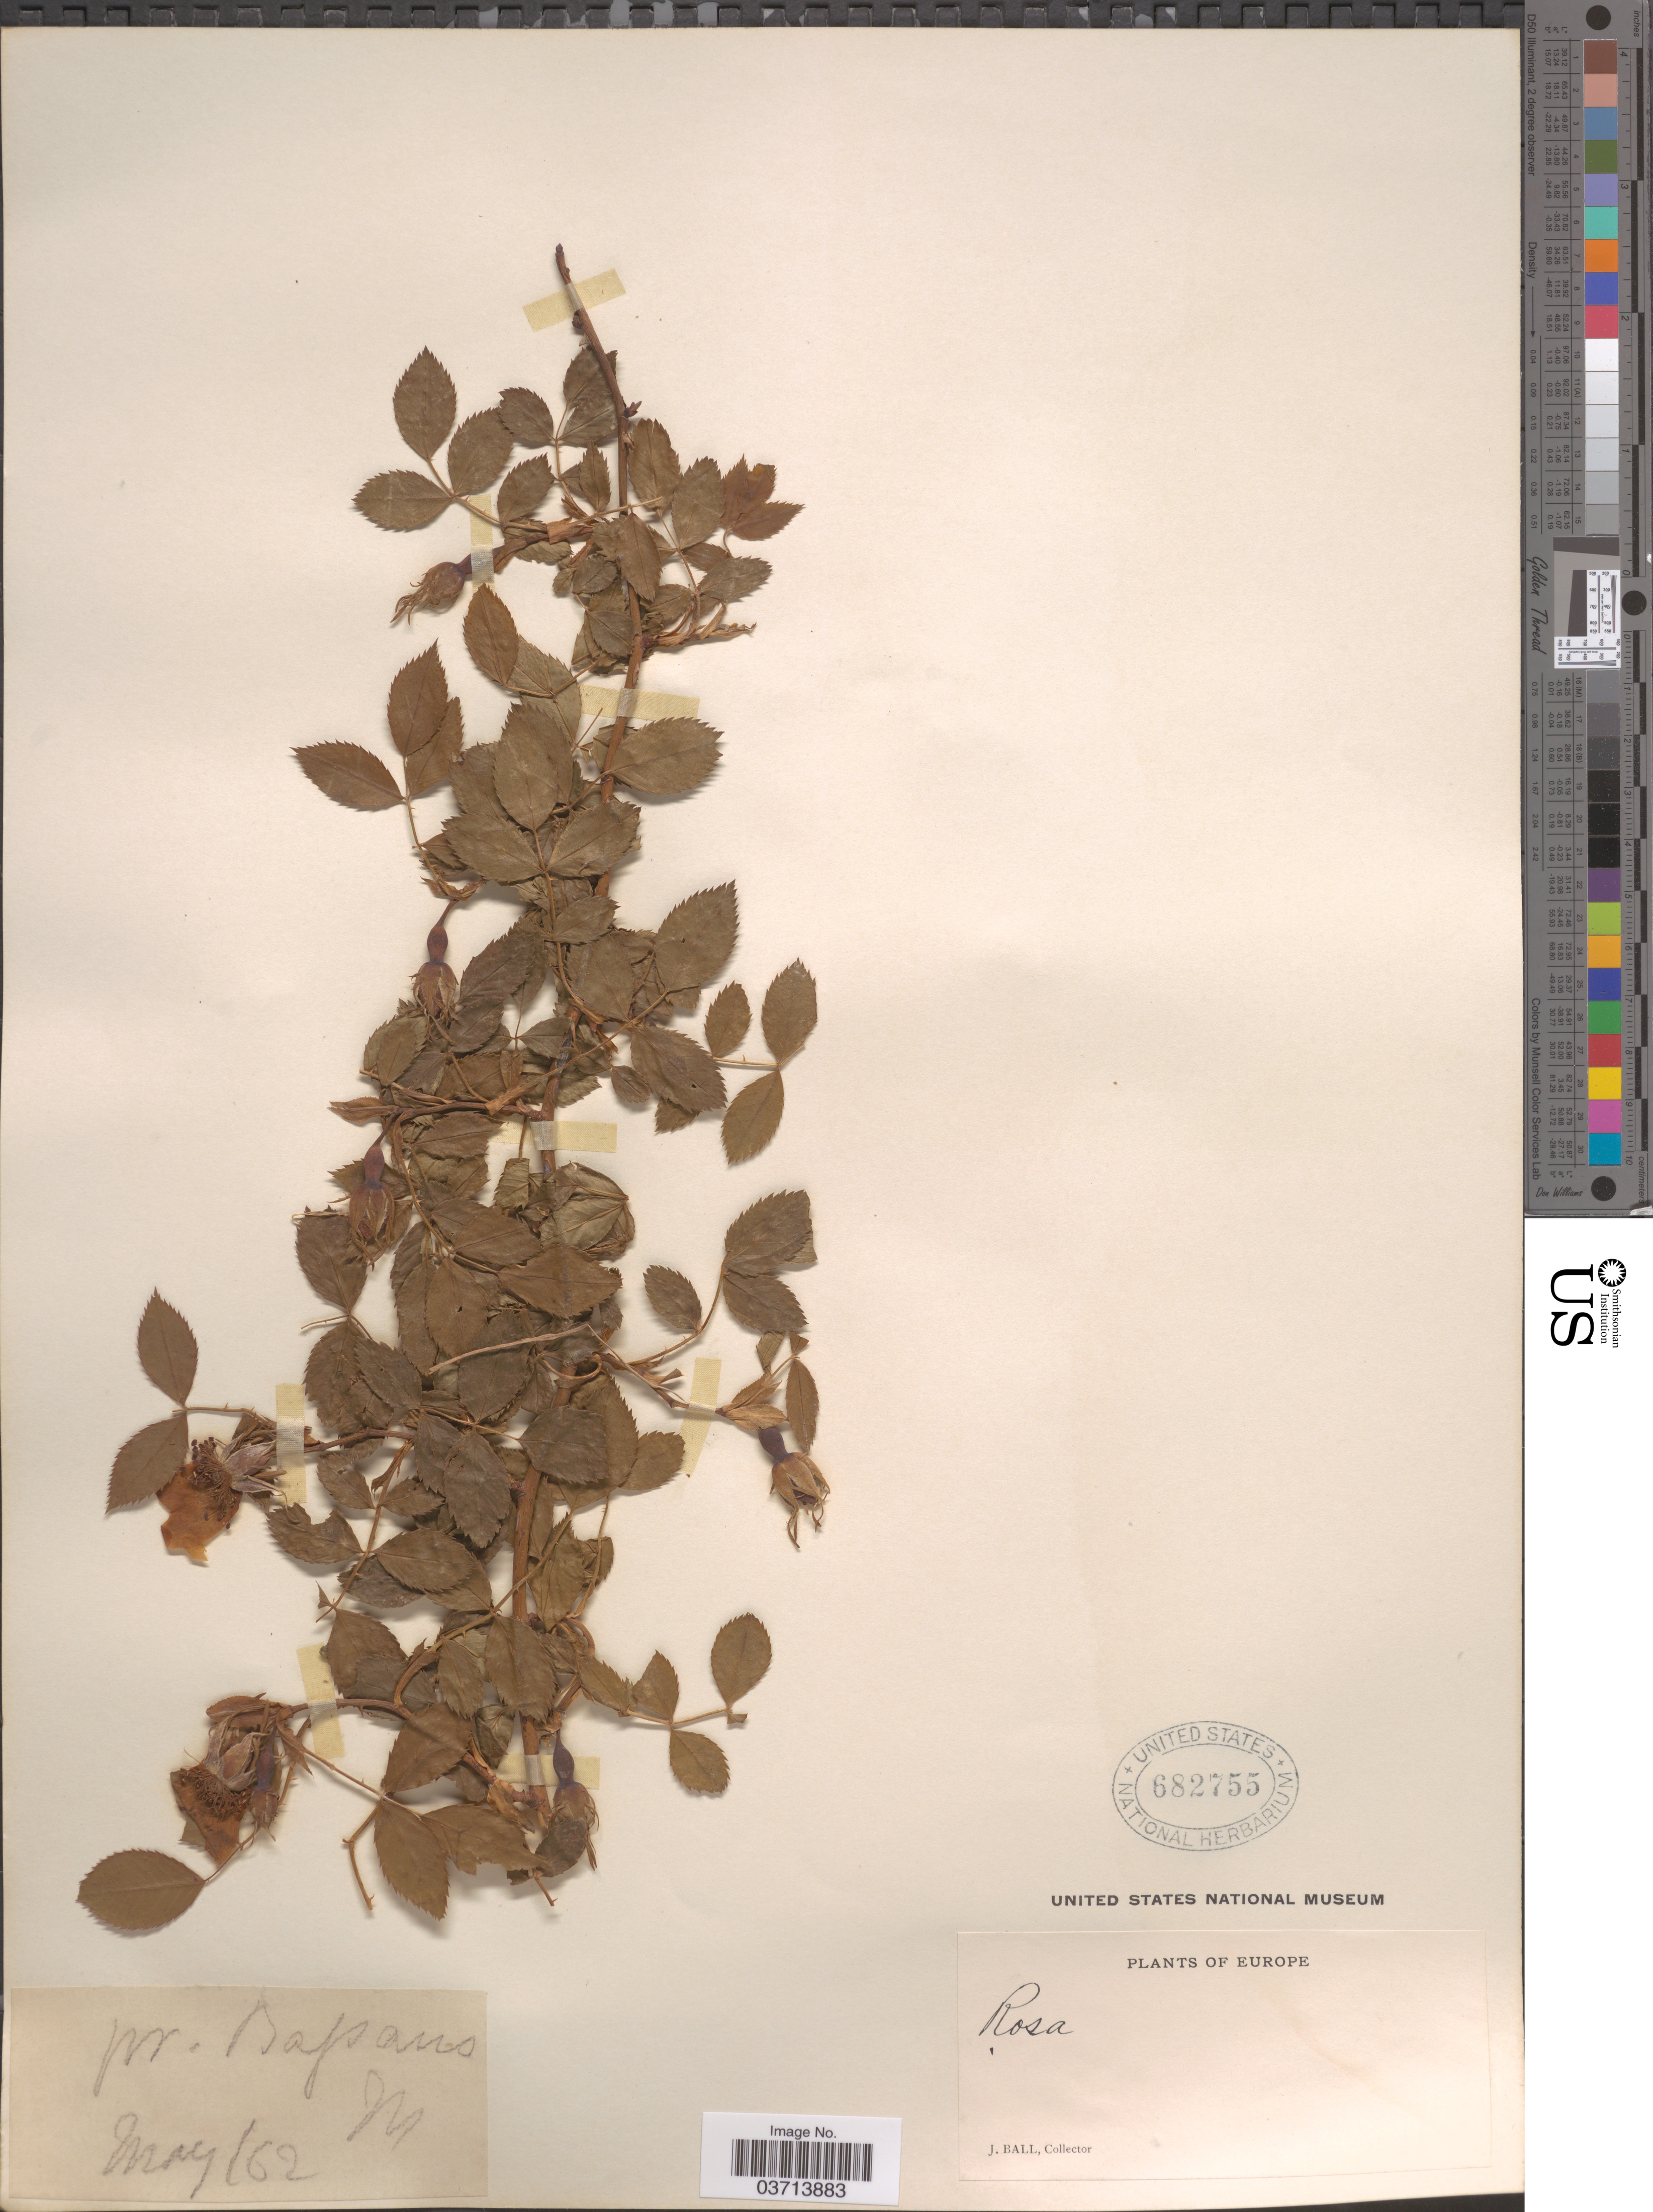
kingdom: Plantae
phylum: Tracheophyta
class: Magnoliopsida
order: Rosales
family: Rosaceae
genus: Rosa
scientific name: Rosa sp.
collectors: J. Ball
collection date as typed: Transcribed d/m/y: /5/62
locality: Pr. [illegible text] Europe.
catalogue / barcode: US 682755